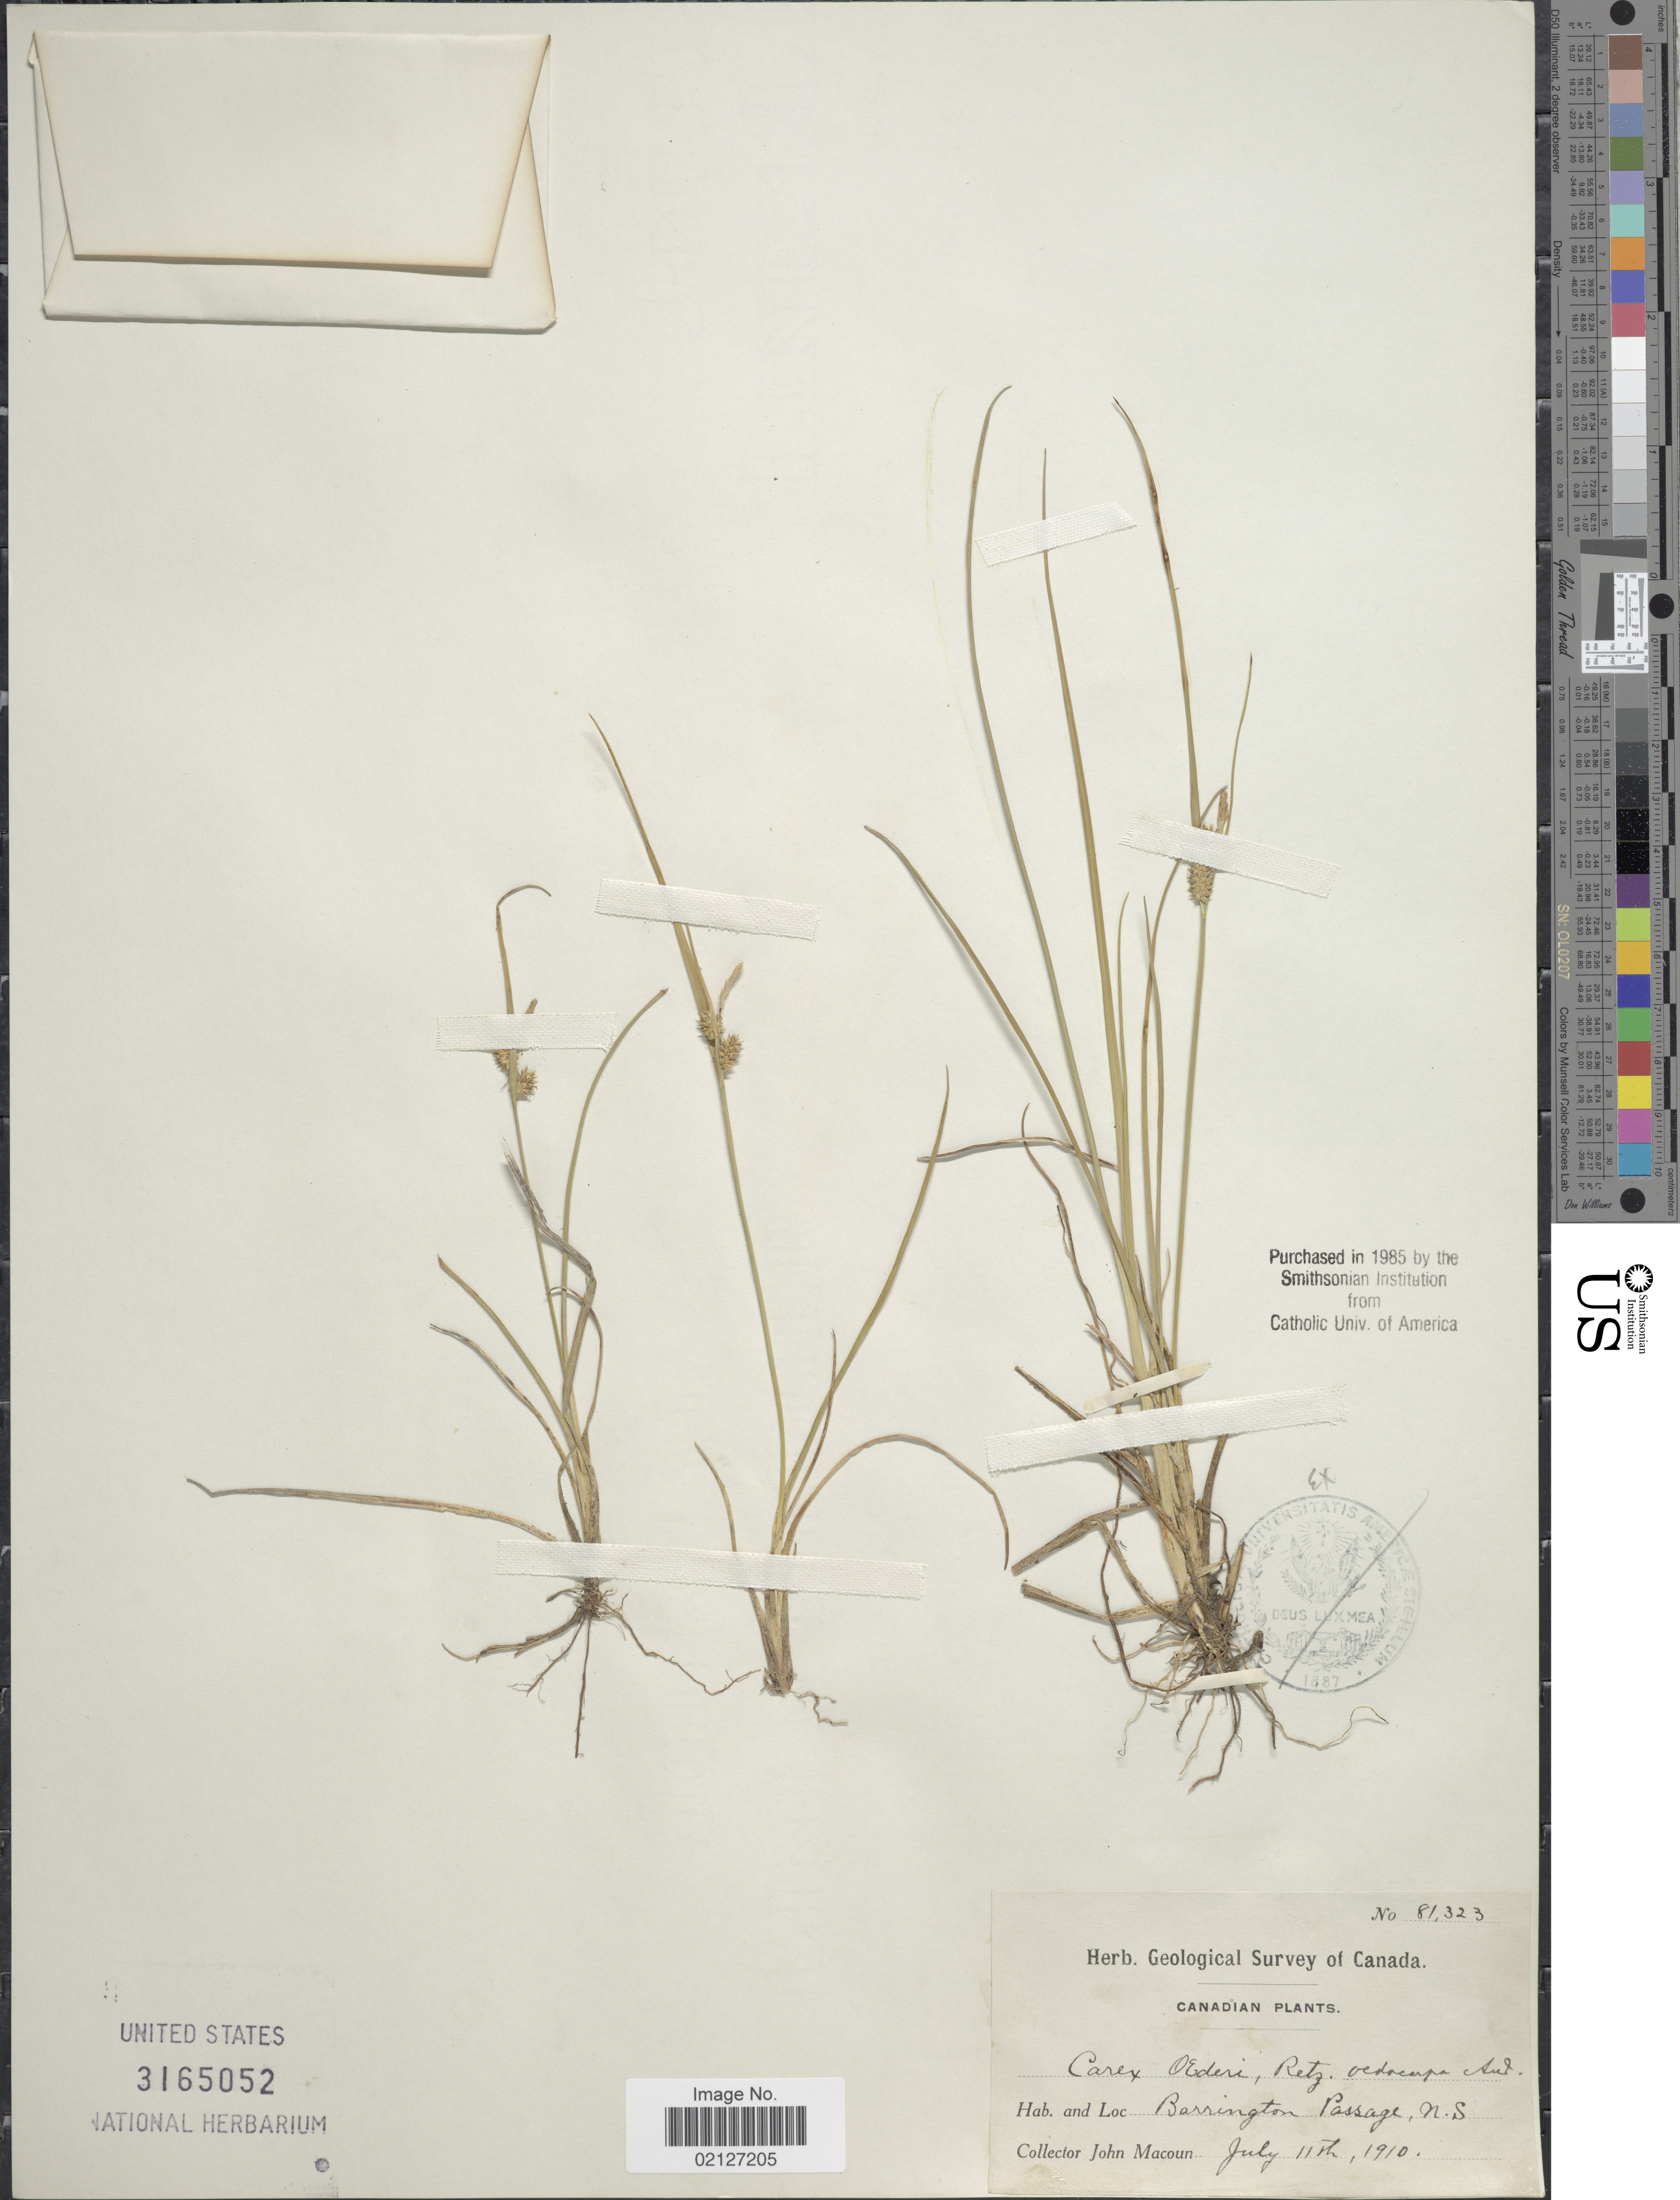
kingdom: Plantae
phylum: Tracheophyta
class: Liliopsida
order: Poales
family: Cyperaceae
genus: Carex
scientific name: Carex oederi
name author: Retz.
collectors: J. Macoun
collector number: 81323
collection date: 1910-07-11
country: Canada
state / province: Nova Scotia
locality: Barrington Passage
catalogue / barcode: US 3165052